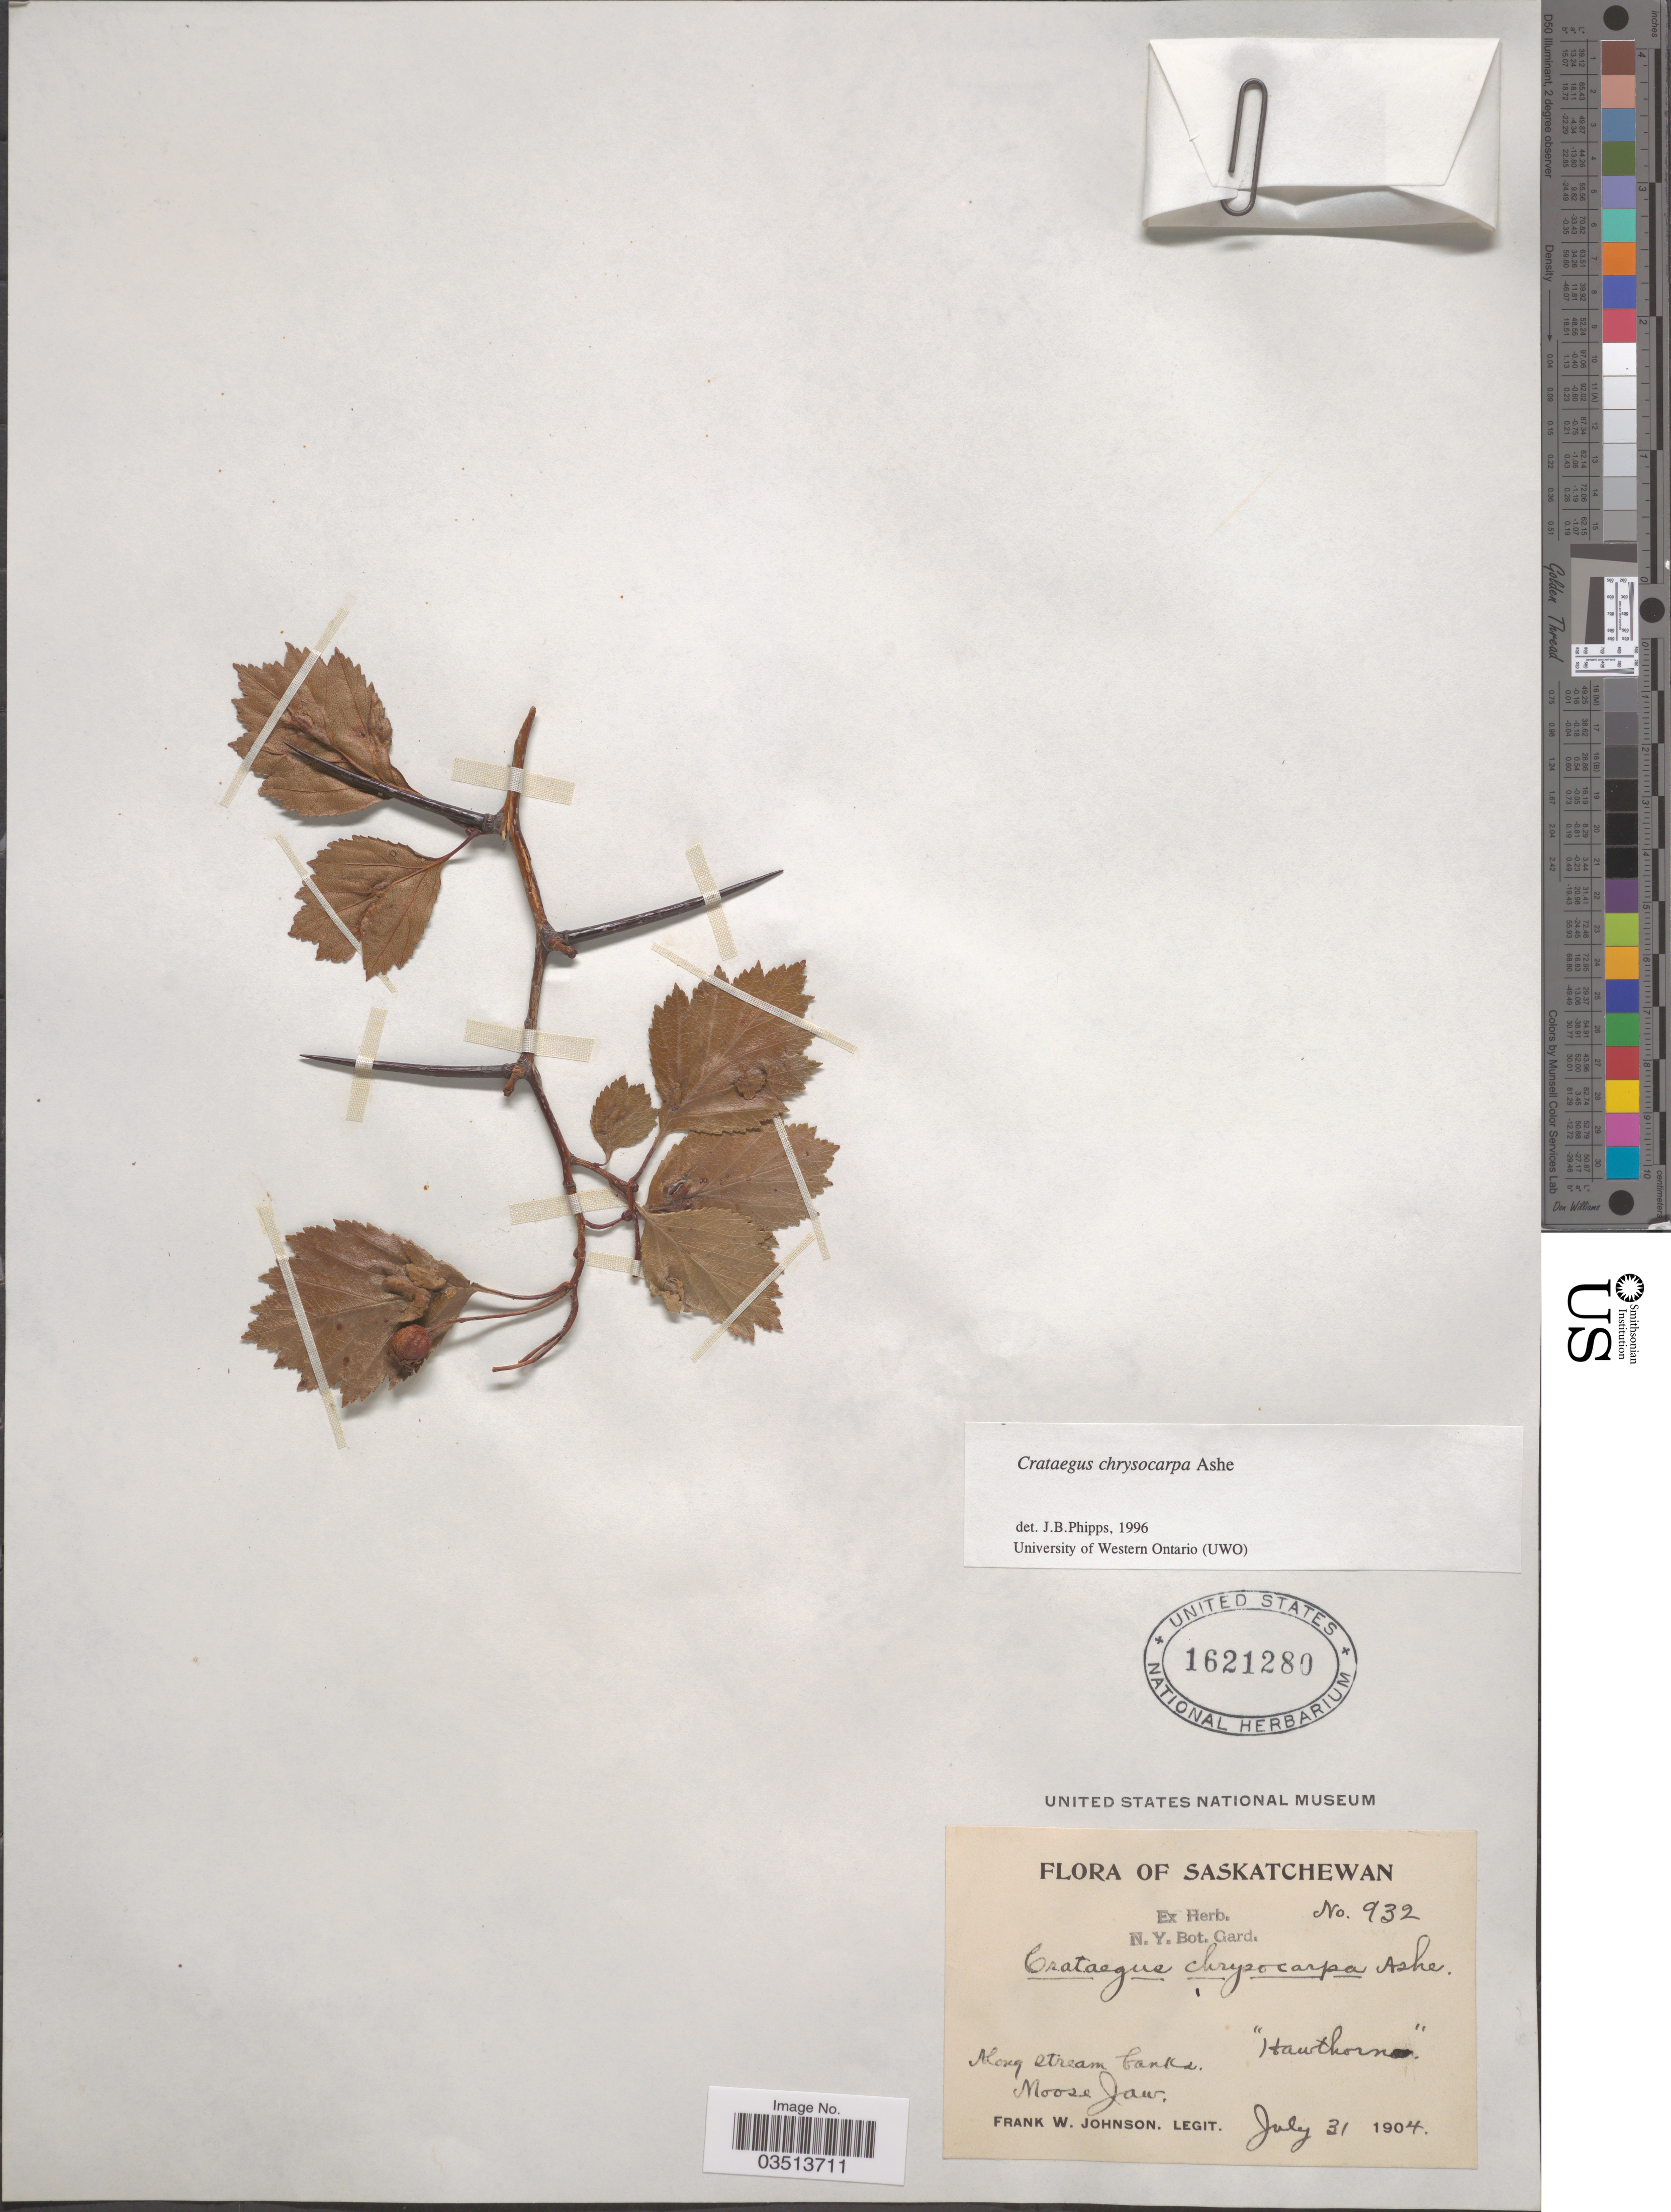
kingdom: Plantae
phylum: Tracheophyta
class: Magnoliopsida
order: Rosales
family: Rosaceae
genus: Crataegus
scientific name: Crataegus chrysocarpa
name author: Ashe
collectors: F. W. Johnson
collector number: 932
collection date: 1904-07-31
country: Canada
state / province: Saskatchewan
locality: Along stream banks. Moose Jaw.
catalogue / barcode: US 1621280